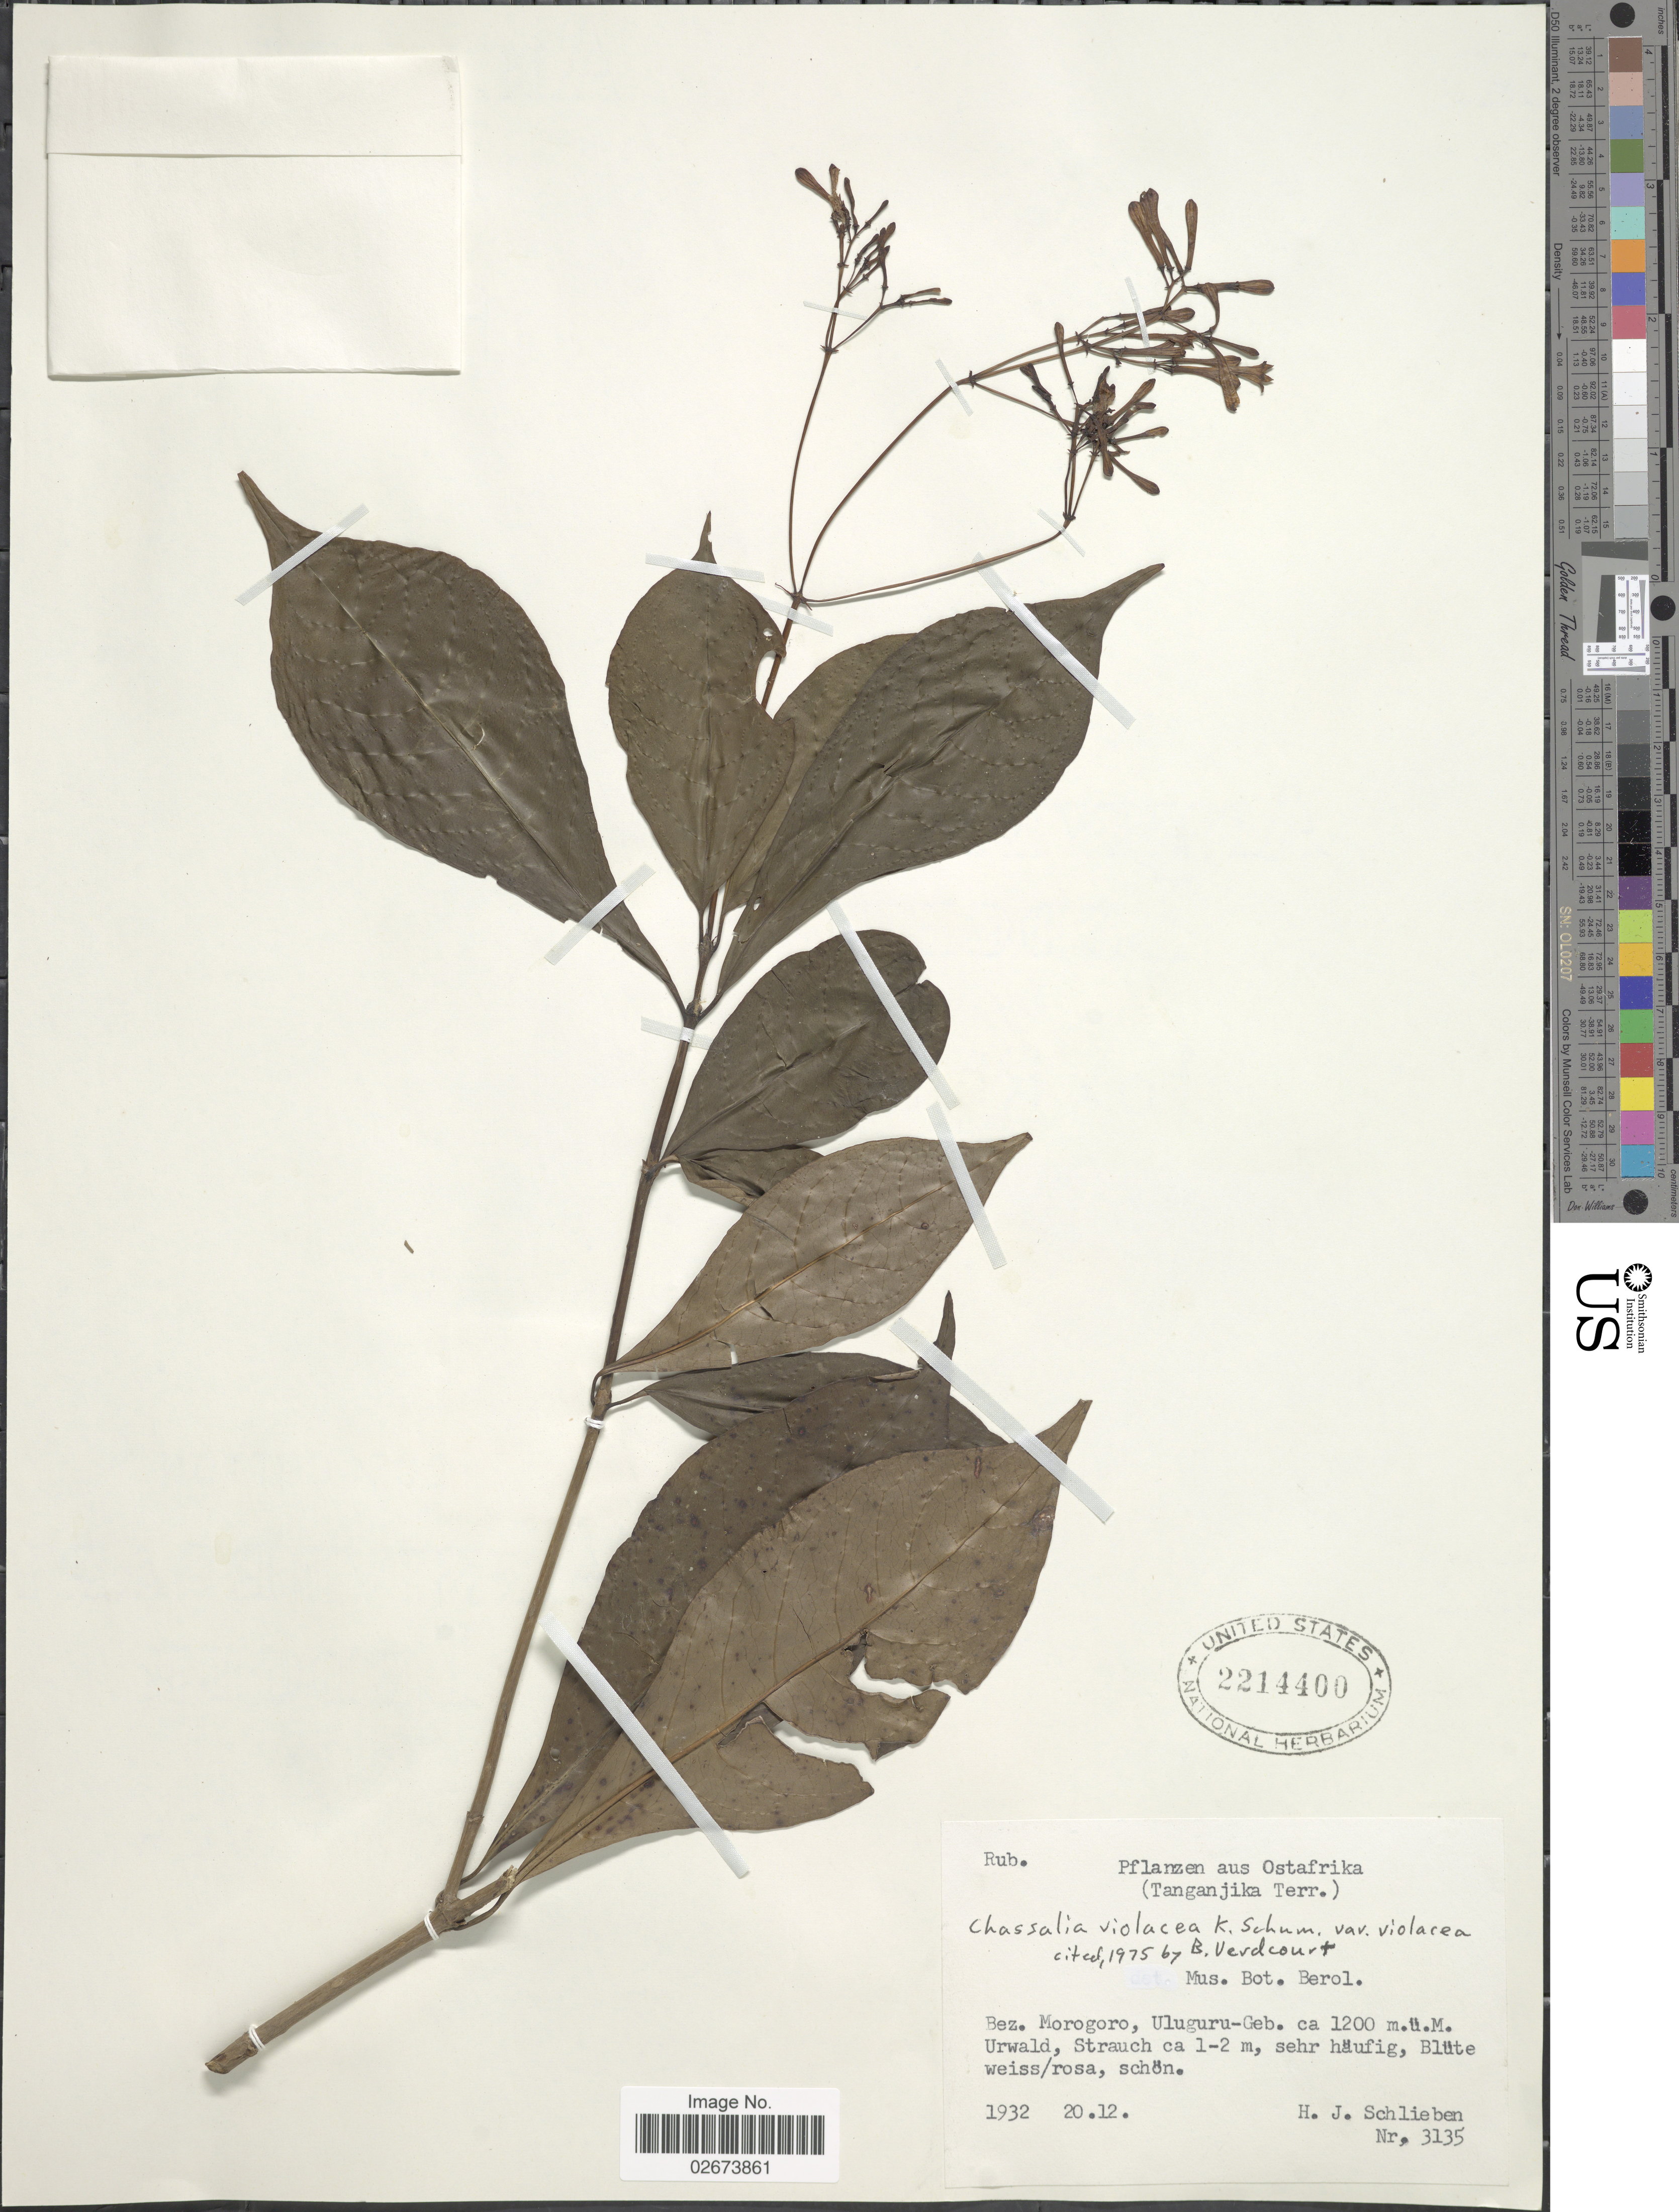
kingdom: Plantae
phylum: Tracheophyta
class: Magnoliopsida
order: Gentianales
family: Rubiaceae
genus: Chassalia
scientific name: Chassalia violacea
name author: K. Schum.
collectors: H. J. Schlieben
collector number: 3135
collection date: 1932-12-20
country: Tanzania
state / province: Morogoro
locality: Ostafrika (Tanganjika Terr.), Bez. Morogoro, Uluguru-Geb.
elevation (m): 1200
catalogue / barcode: US 2214400